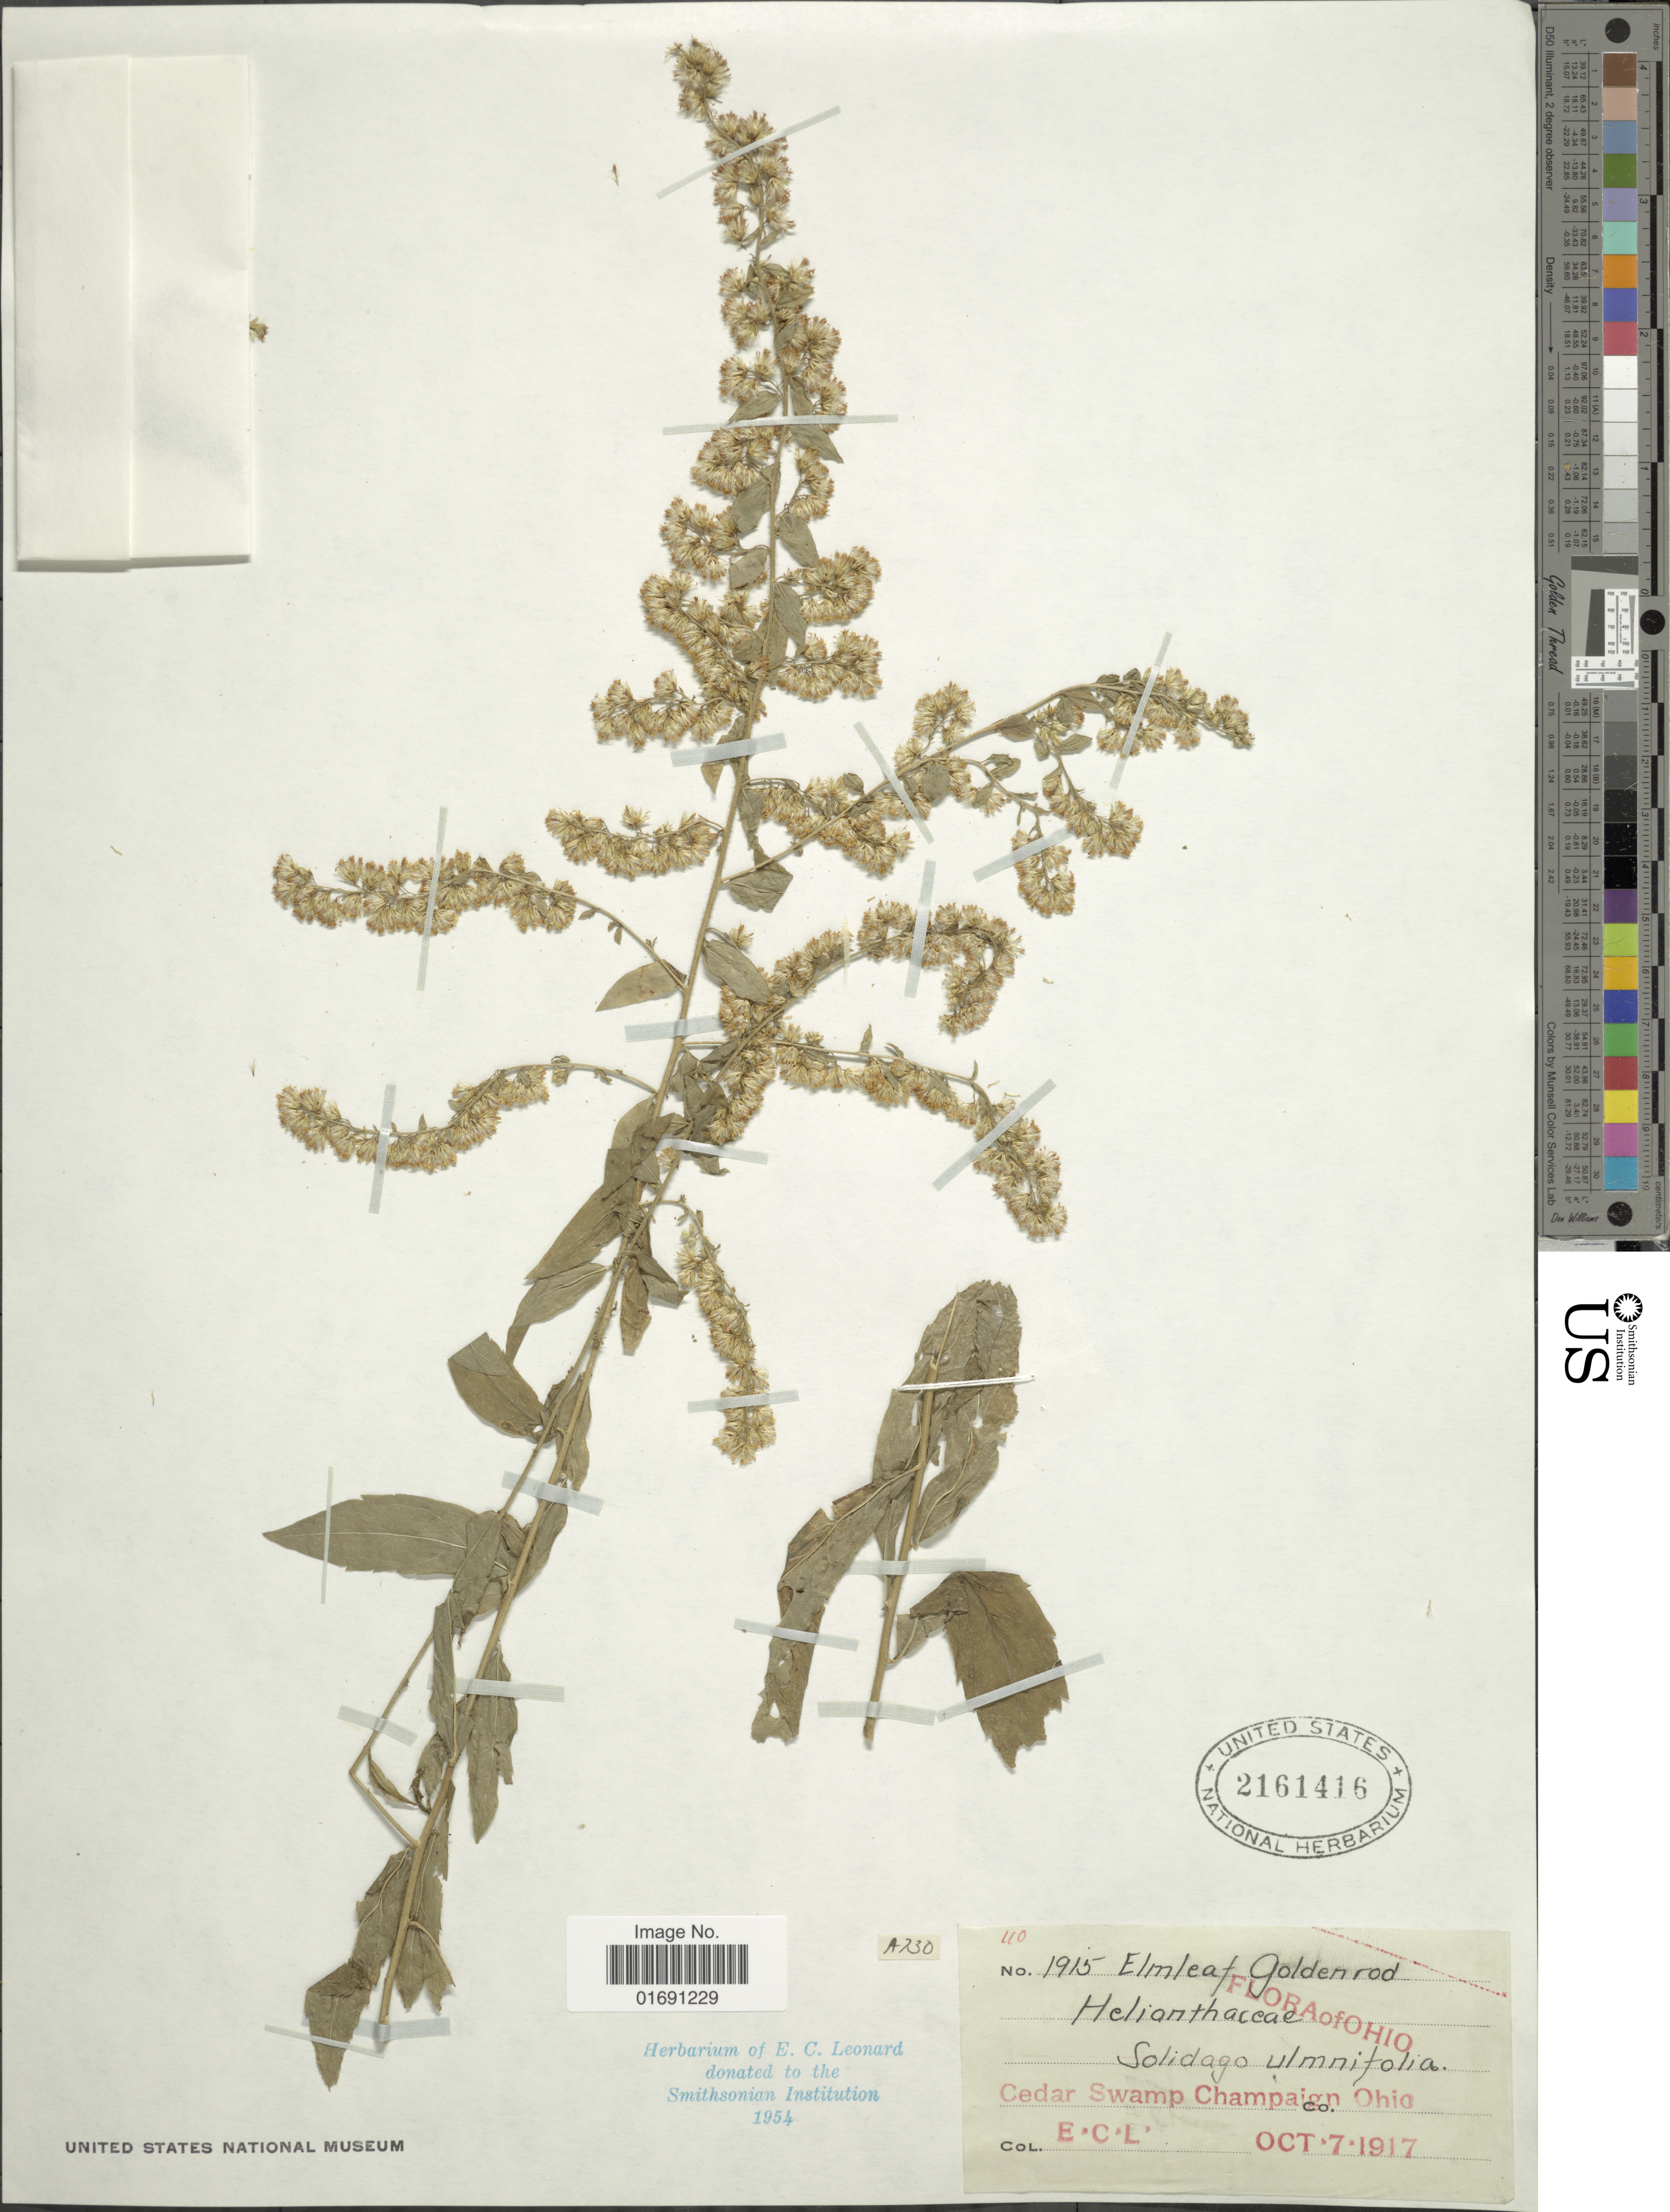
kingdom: Plantae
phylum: Tracheophyta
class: Magnoliopsida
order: Asterales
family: Asteraceae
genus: Solidago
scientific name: Solidago ulmifolia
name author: Muhl. ex Willd.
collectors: E. C. Leonard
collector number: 1915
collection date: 1917-10-07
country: United States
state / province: Ohio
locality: Cedar, Swamp Champaign Co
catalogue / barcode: US 2161416